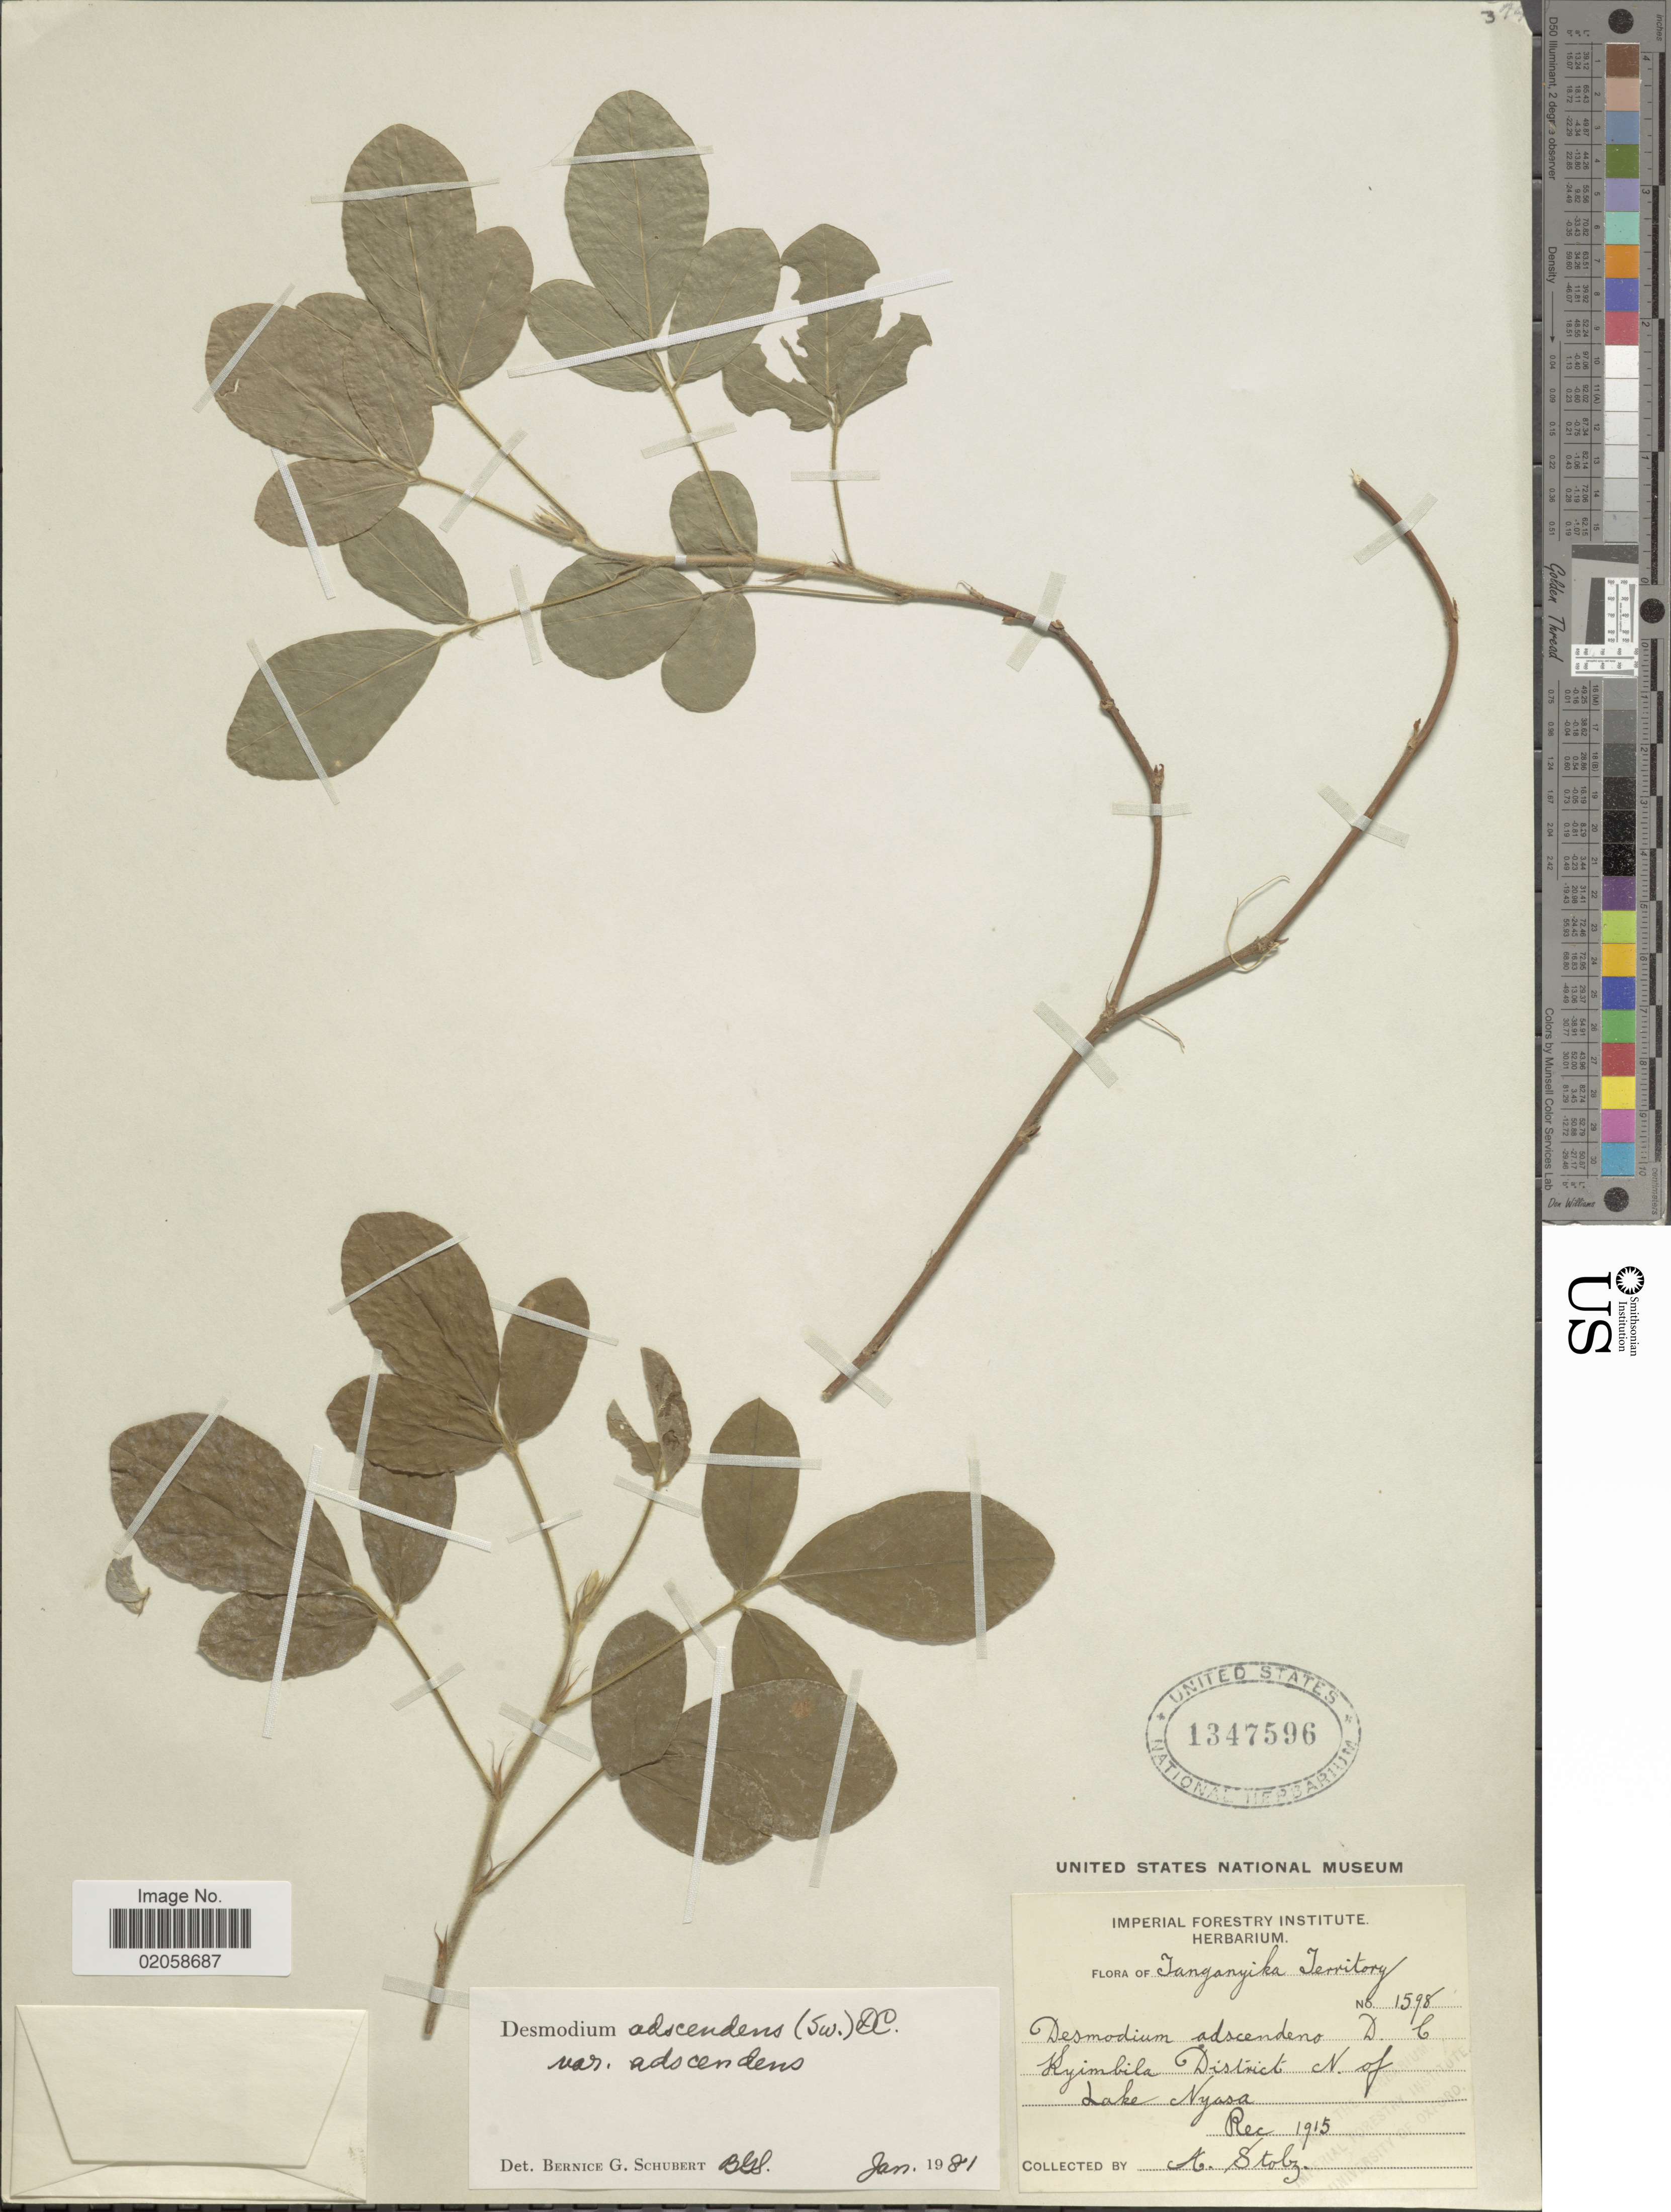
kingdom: Plantae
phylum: Tracheophyta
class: Magnoliopsida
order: Fabales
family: Fabaceae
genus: Grona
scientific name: Grona adscendens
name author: (Sw.) H. Ohashi & K. Ohashi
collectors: A. Stolz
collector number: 1598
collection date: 1915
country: Tanzania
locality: Tanganyika Territory. Kyimbila District N. of Lake Nyasa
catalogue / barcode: US 1347596